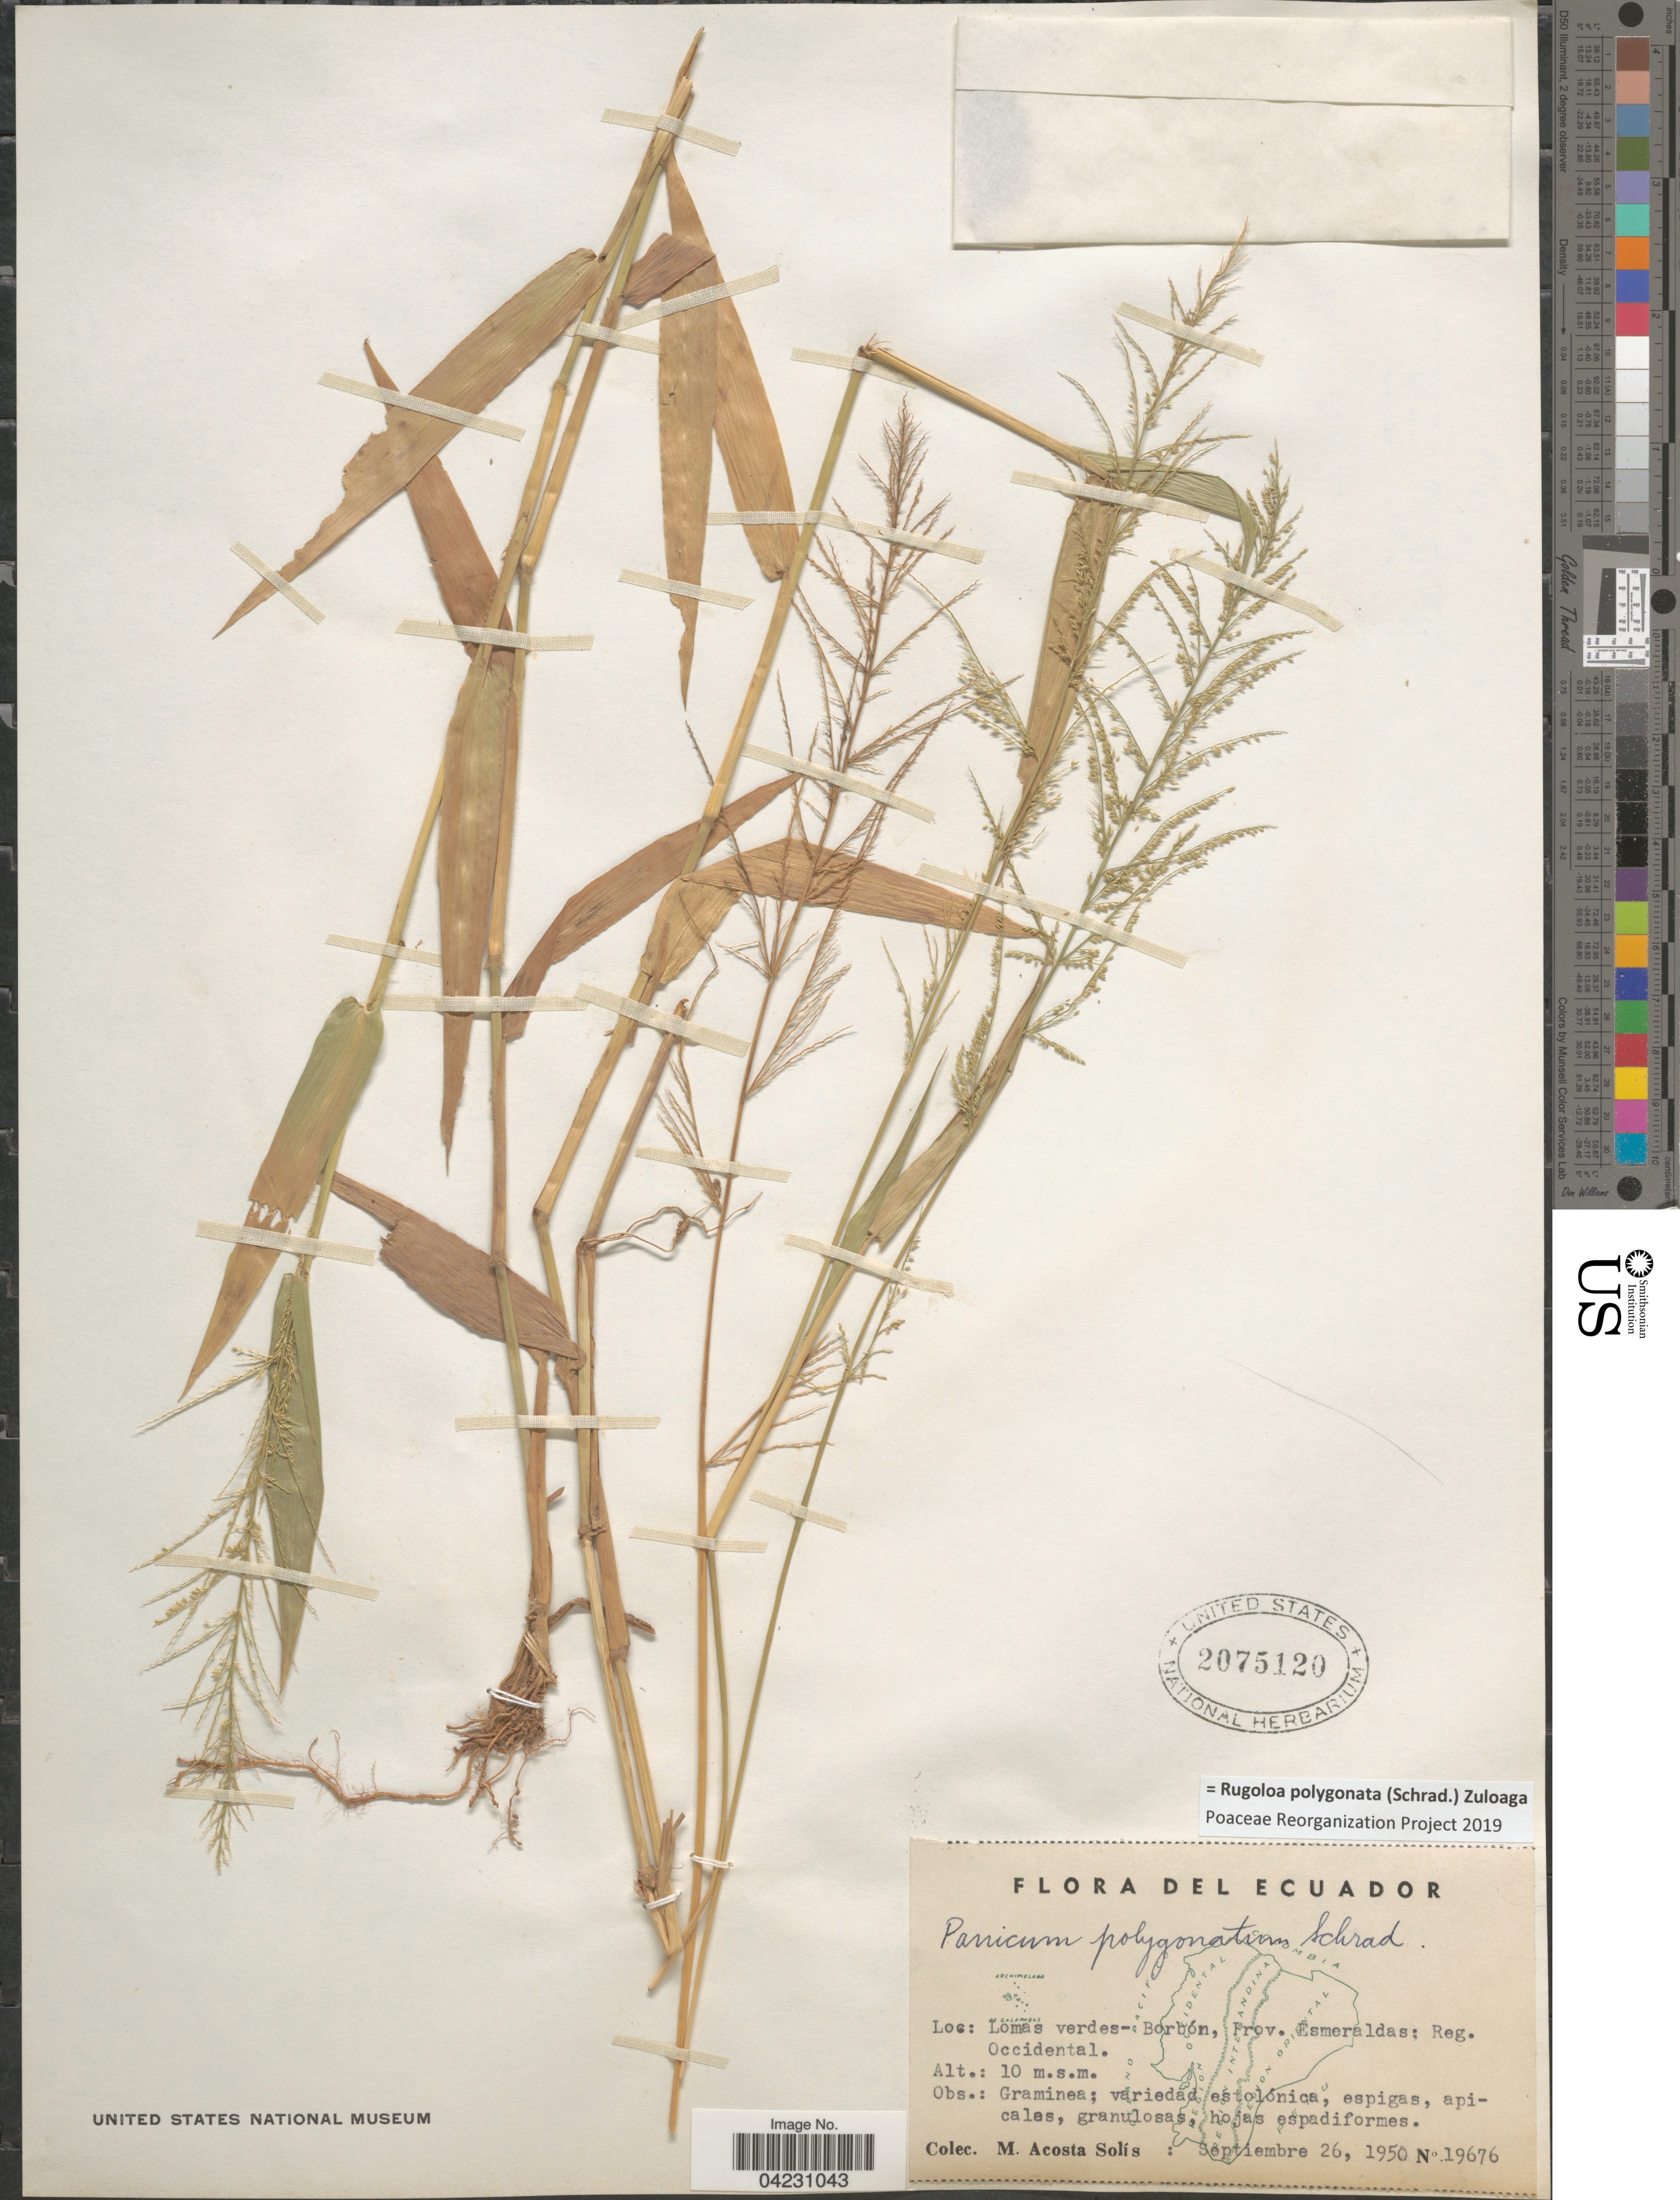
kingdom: Plantae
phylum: Tracheophyta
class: Liliopsida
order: Poales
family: Poaceae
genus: Rugoloa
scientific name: Rugoloa polygonata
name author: (Schrad.) Zuloaga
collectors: M. Acosta Solis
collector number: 19676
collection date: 1950-09-26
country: Ecuador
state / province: Esmeraldas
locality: Lomas verdes - Borbón, prov. Esmeraldas; Reg. Occidental.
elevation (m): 10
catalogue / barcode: US 2075120